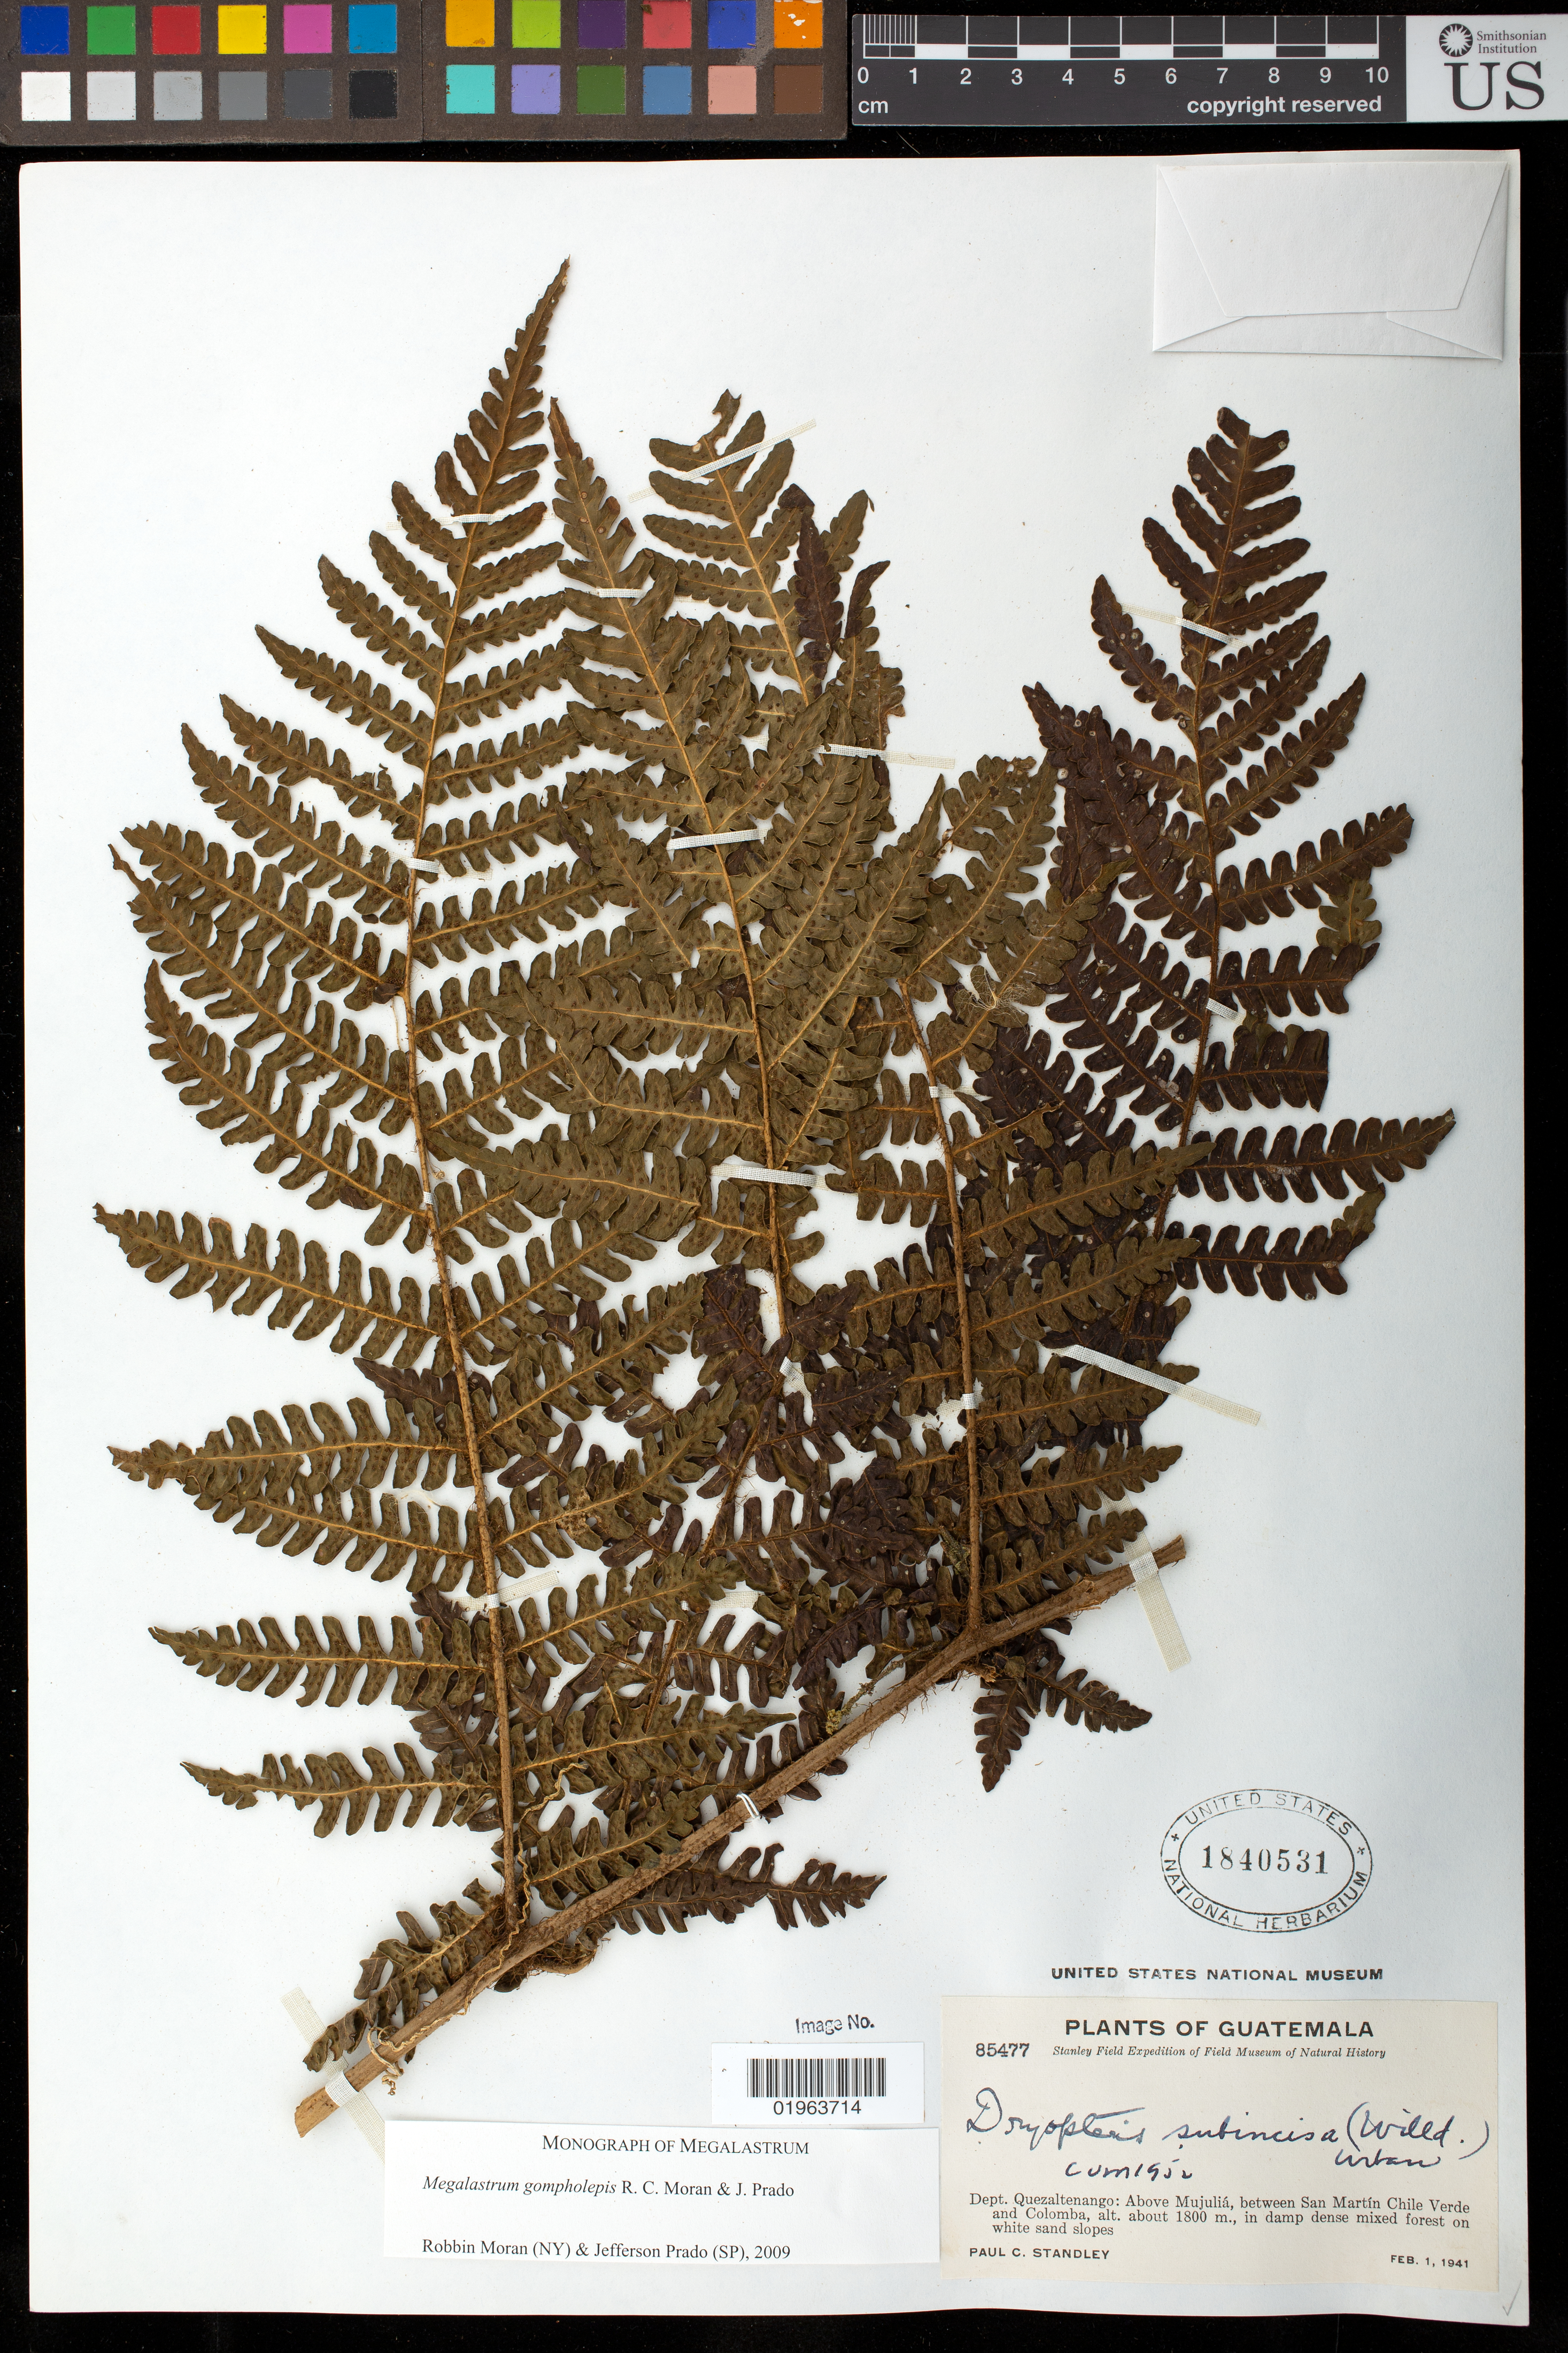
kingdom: Plantae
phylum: Tracheophyta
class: Polypodiopsida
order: Polypodiales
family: Dryopteridaceae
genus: Megalastrum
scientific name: Megalastrum gompholepis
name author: R.C. Moran & J. Prado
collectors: P. C. Standley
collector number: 85477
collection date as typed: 01 Feb 1941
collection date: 1941-02-01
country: Guatemala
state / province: Quetzaltenango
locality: Above Mujulia, between San Martin Chile Verde and Colomba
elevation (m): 1800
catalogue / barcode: US 1840531